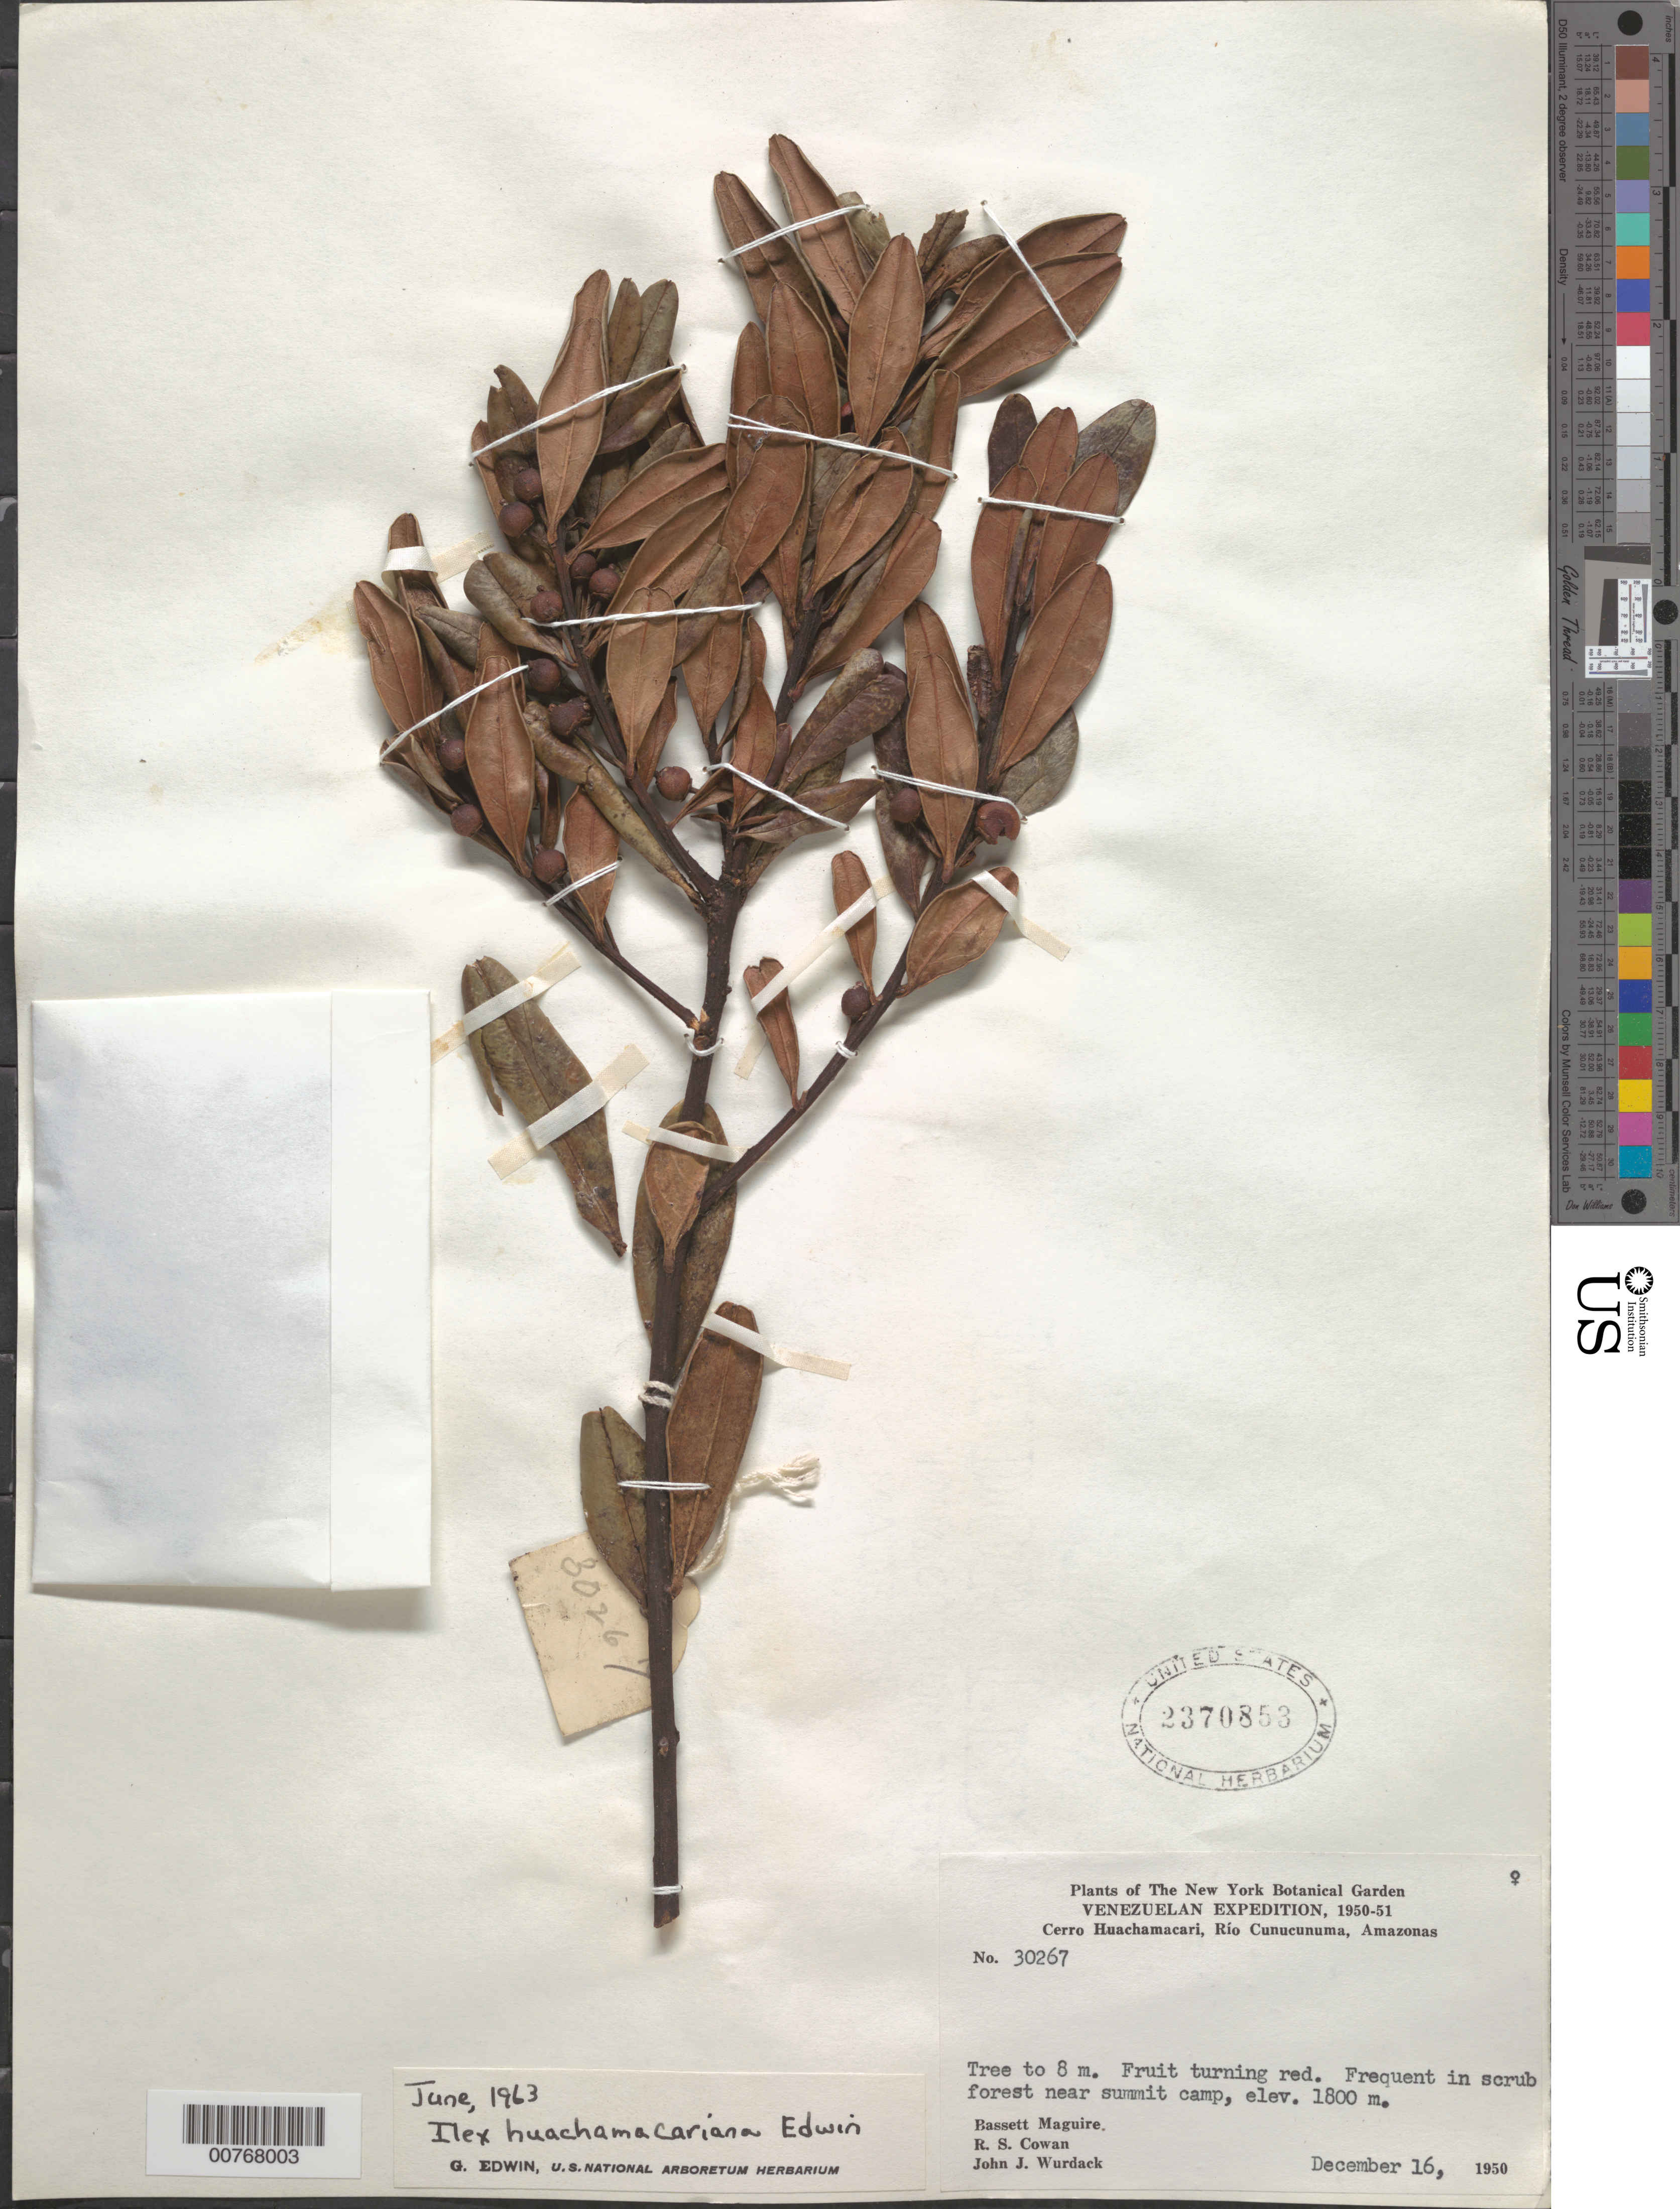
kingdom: Plantae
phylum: Tracheophyta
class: Magnoliopsida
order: Aquifoliales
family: Aquifoliaceae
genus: Ilex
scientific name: Ilex huachamacariana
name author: Edwin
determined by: Edwin, G.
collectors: B. Maguire, R. S. Cowan & J. J. Wurdack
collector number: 30267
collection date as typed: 16-Dec-50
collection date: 1950-12-16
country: Venezuela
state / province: Amazonas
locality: Cerro Huachamacari, Río Cunucunuma, near Summit Camp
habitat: Scrub forest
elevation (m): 1800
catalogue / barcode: US 2370853